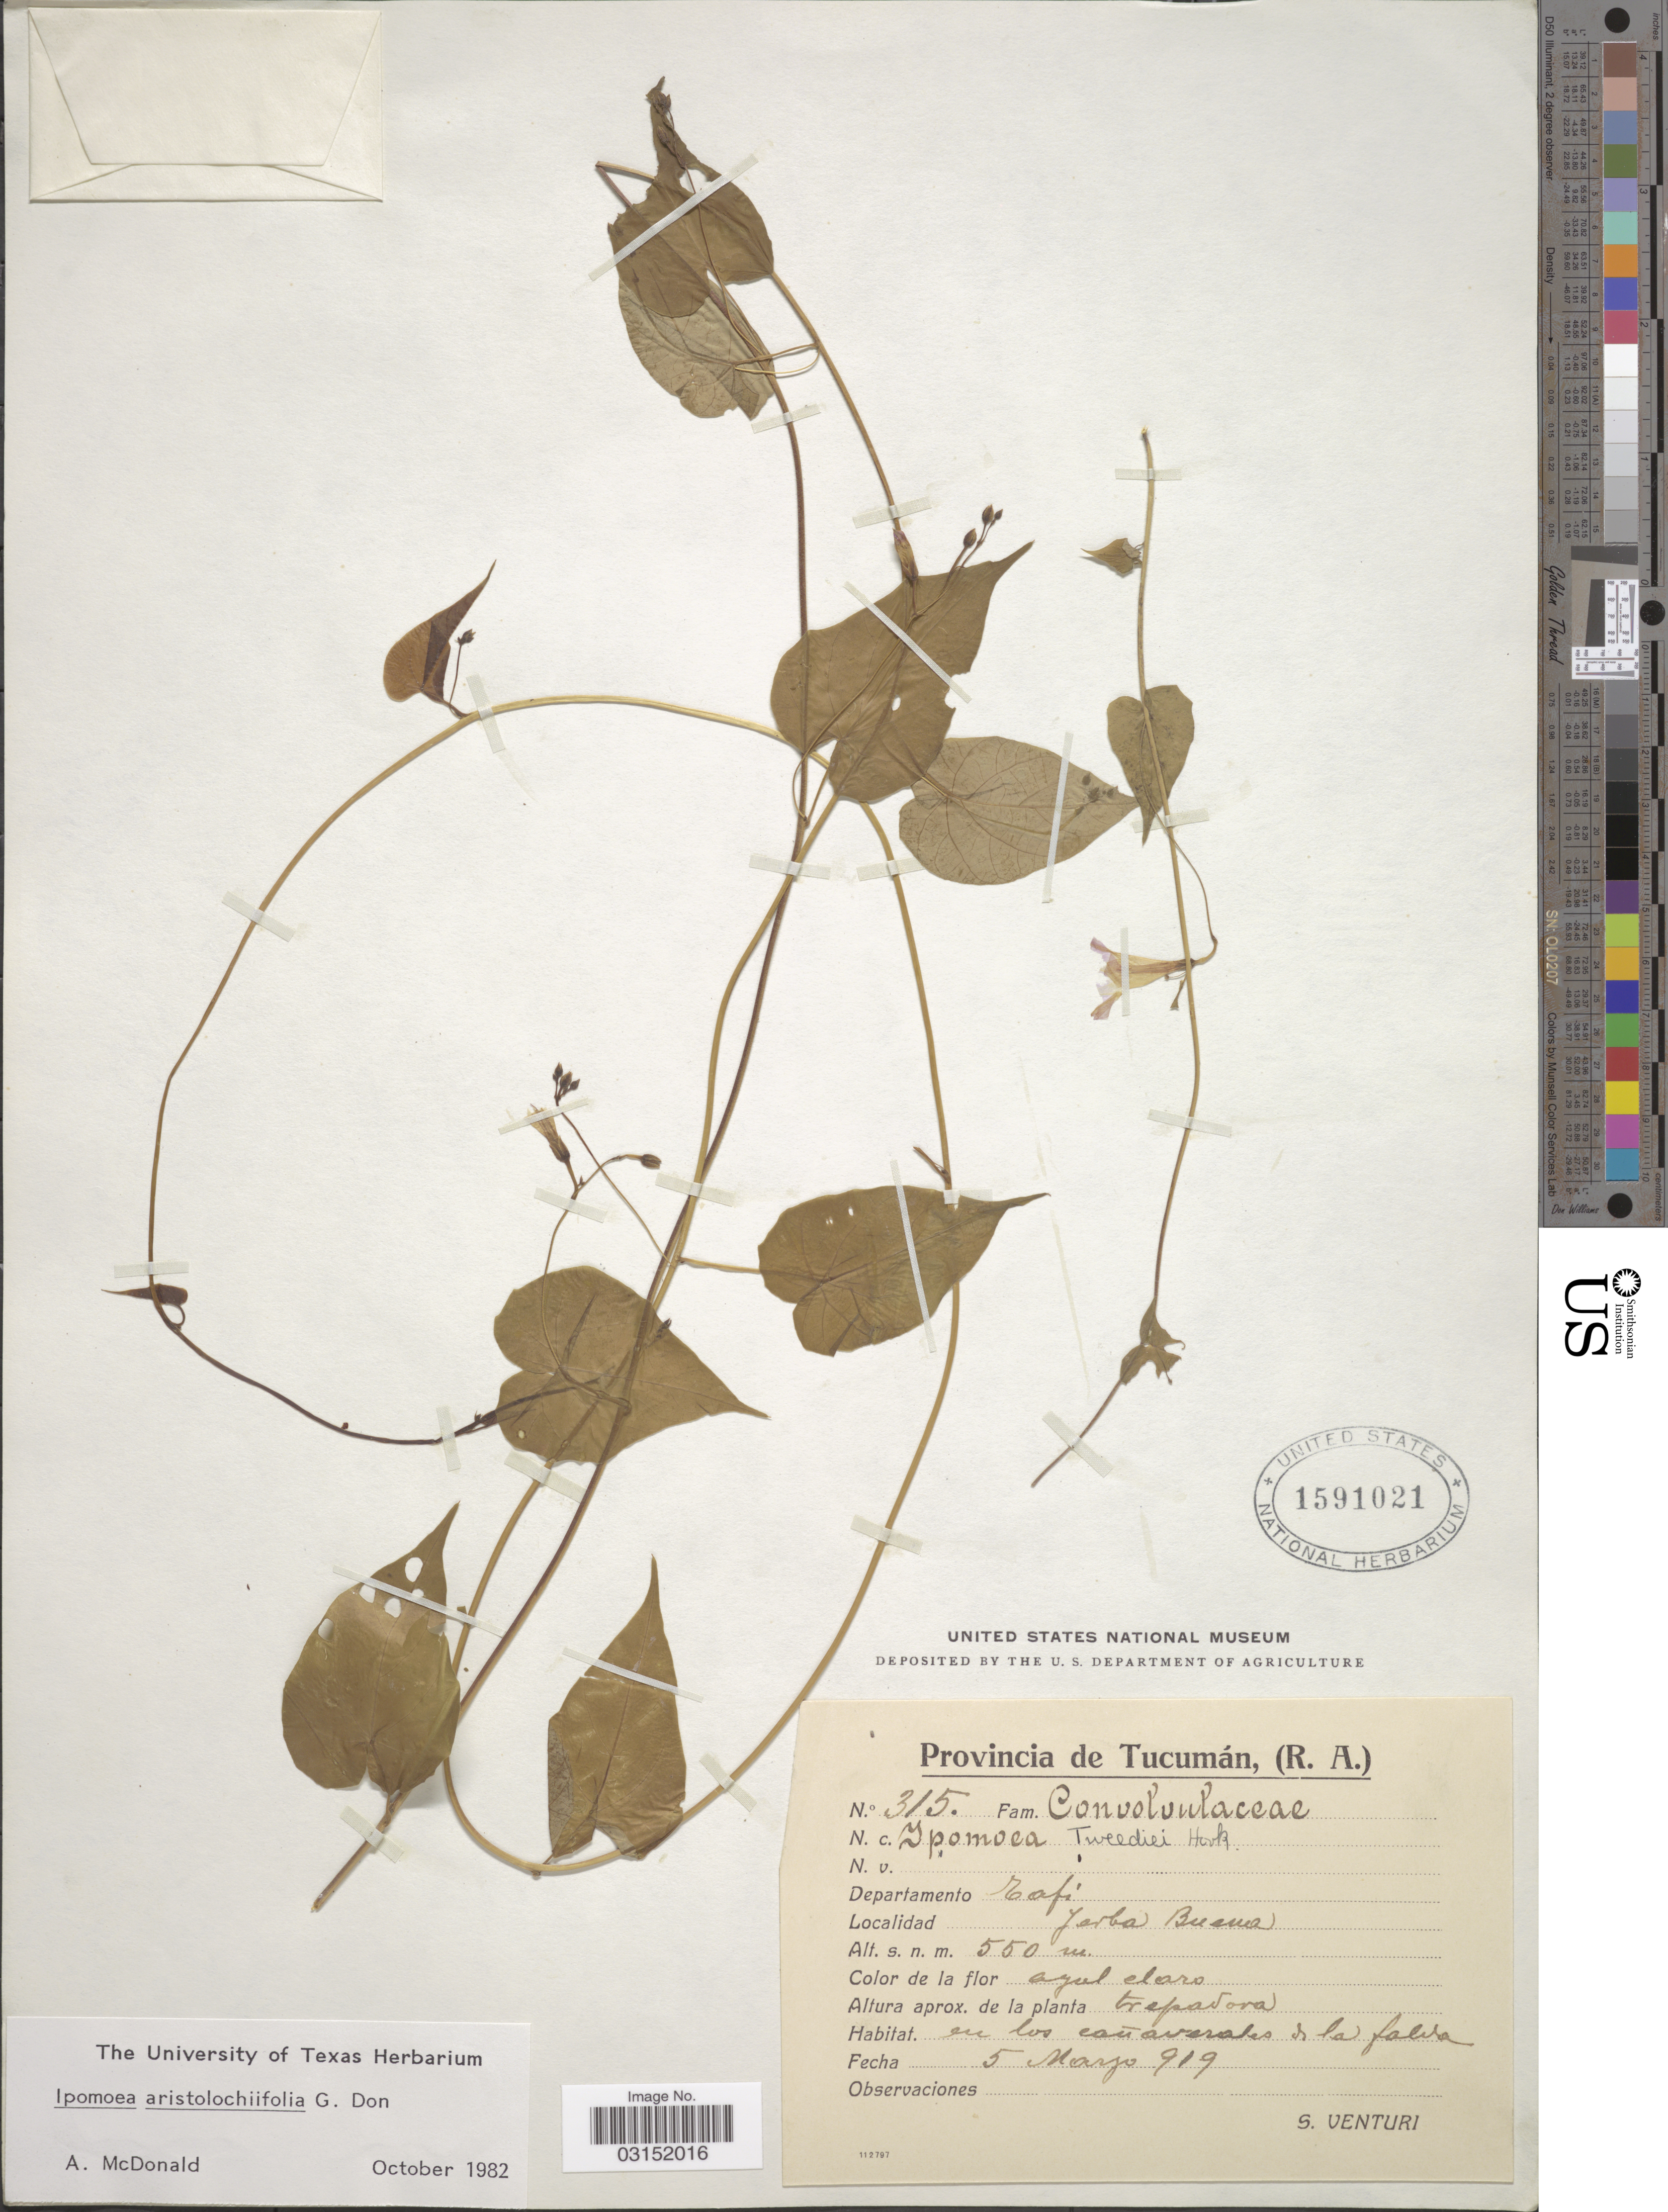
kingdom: Plantae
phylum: Tracheophyta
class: Magnoliopsida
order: Solanales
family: Convolvulaceae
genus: Ipomoea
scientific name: Ipomoea aristolochiifolia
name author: G. Don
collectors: S. Venturi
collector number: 315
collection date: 1919-03-05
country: Argentina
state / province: Tucuman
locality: Provincia de Tucumán, (R.A.), Departamento Tafi, Yerba Buena.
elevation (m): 550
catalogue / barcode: US 1591021